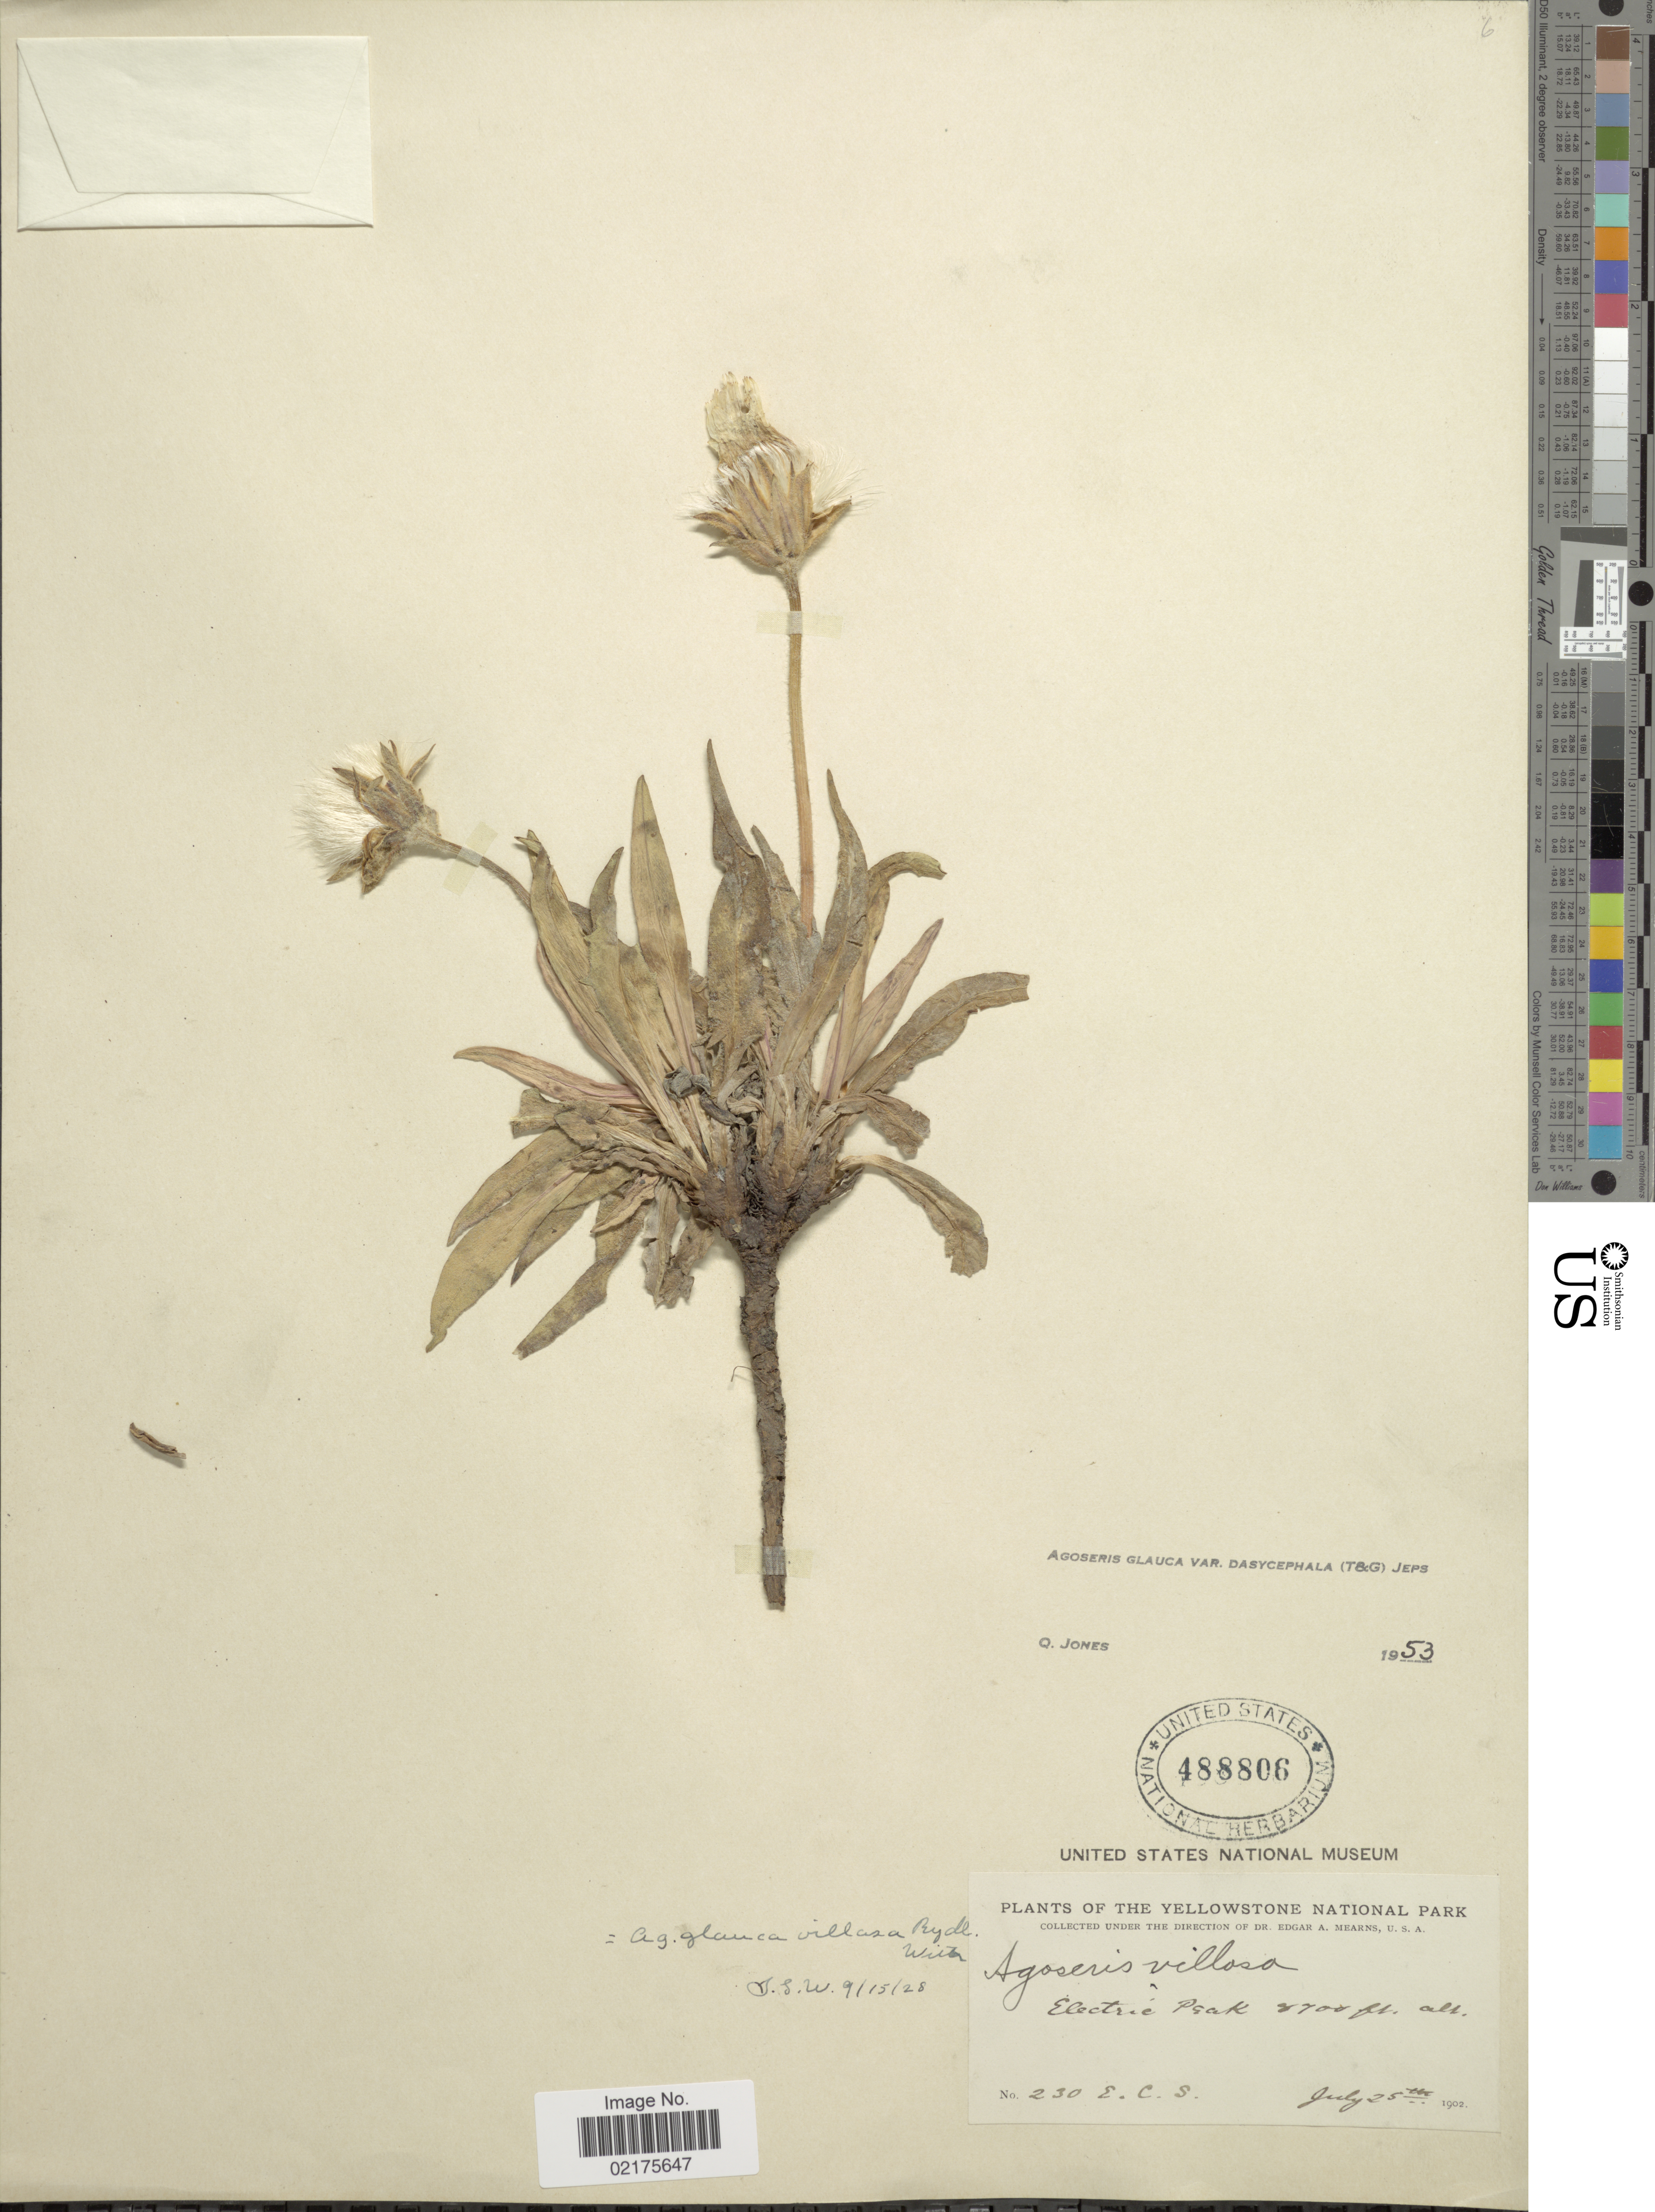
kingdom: Plantae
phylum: Tracheophyta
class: Magnoliopsida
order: Asterales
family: Asteraceae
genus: Agoseris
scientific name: Agoseris glauca var. dasycephala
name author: (Torr. & A. Gray) Jeps.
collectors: E. C. Smith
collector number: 230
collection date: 1901-07-25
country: United States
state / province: Montana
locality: Yellowstone National Park, Electric Peak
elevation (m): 2652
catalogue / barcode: US 488806